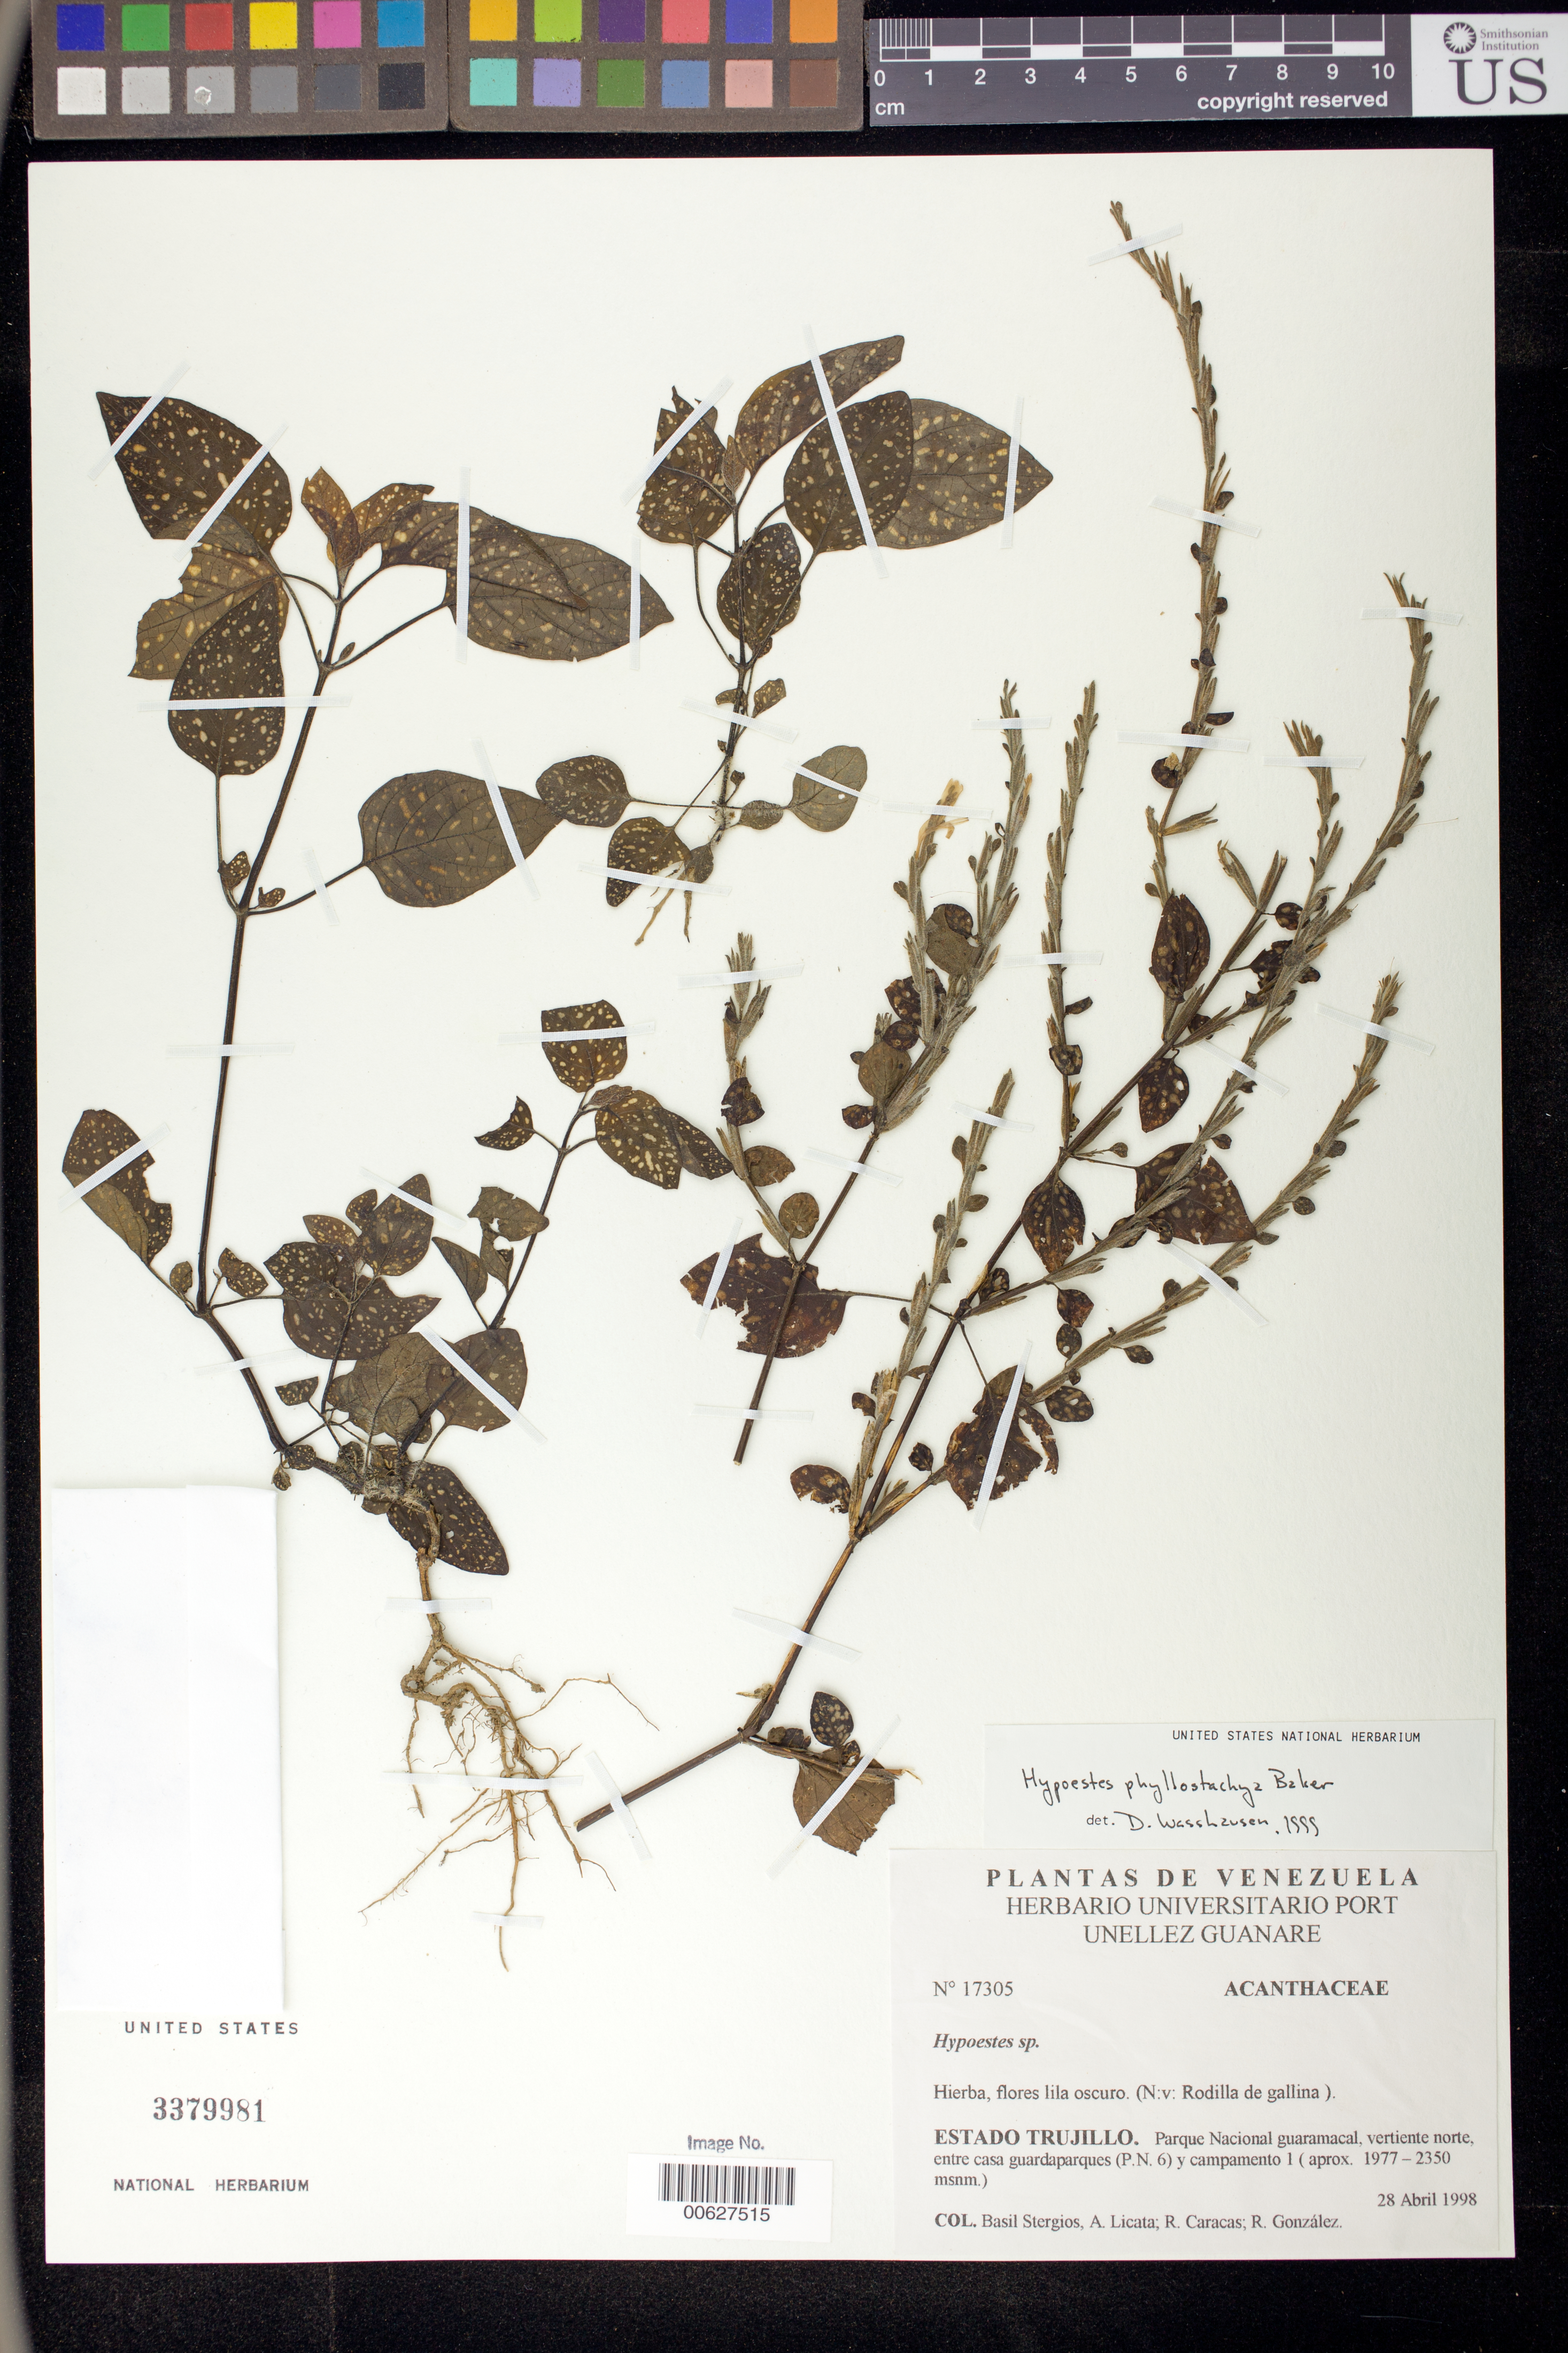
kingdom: Plantae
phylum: Tracheophyta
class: Magnoliopsida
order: Lamiales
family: Acanthaceae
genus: Hypoestes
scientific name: Hypoestes phyllostachya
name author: Baker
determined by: Wasshausen, Dieter C., (BOT), Smithsonian Institution - National Museum of Natural History (UNITED STATES)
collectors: B. G. Stergios, A. Licata, R. Caracas & R. González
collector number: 17305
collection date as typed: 28 Apr 1998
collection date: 1998-04-28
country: Venezuela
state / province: Trujillo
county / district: Boconó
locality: Parque Nacional Guaramacal, vertiente N, entre casa guardaparques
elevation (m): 1977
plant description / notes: Common name: Rodilla de gallina; PORT, US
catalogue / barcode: US 3379981